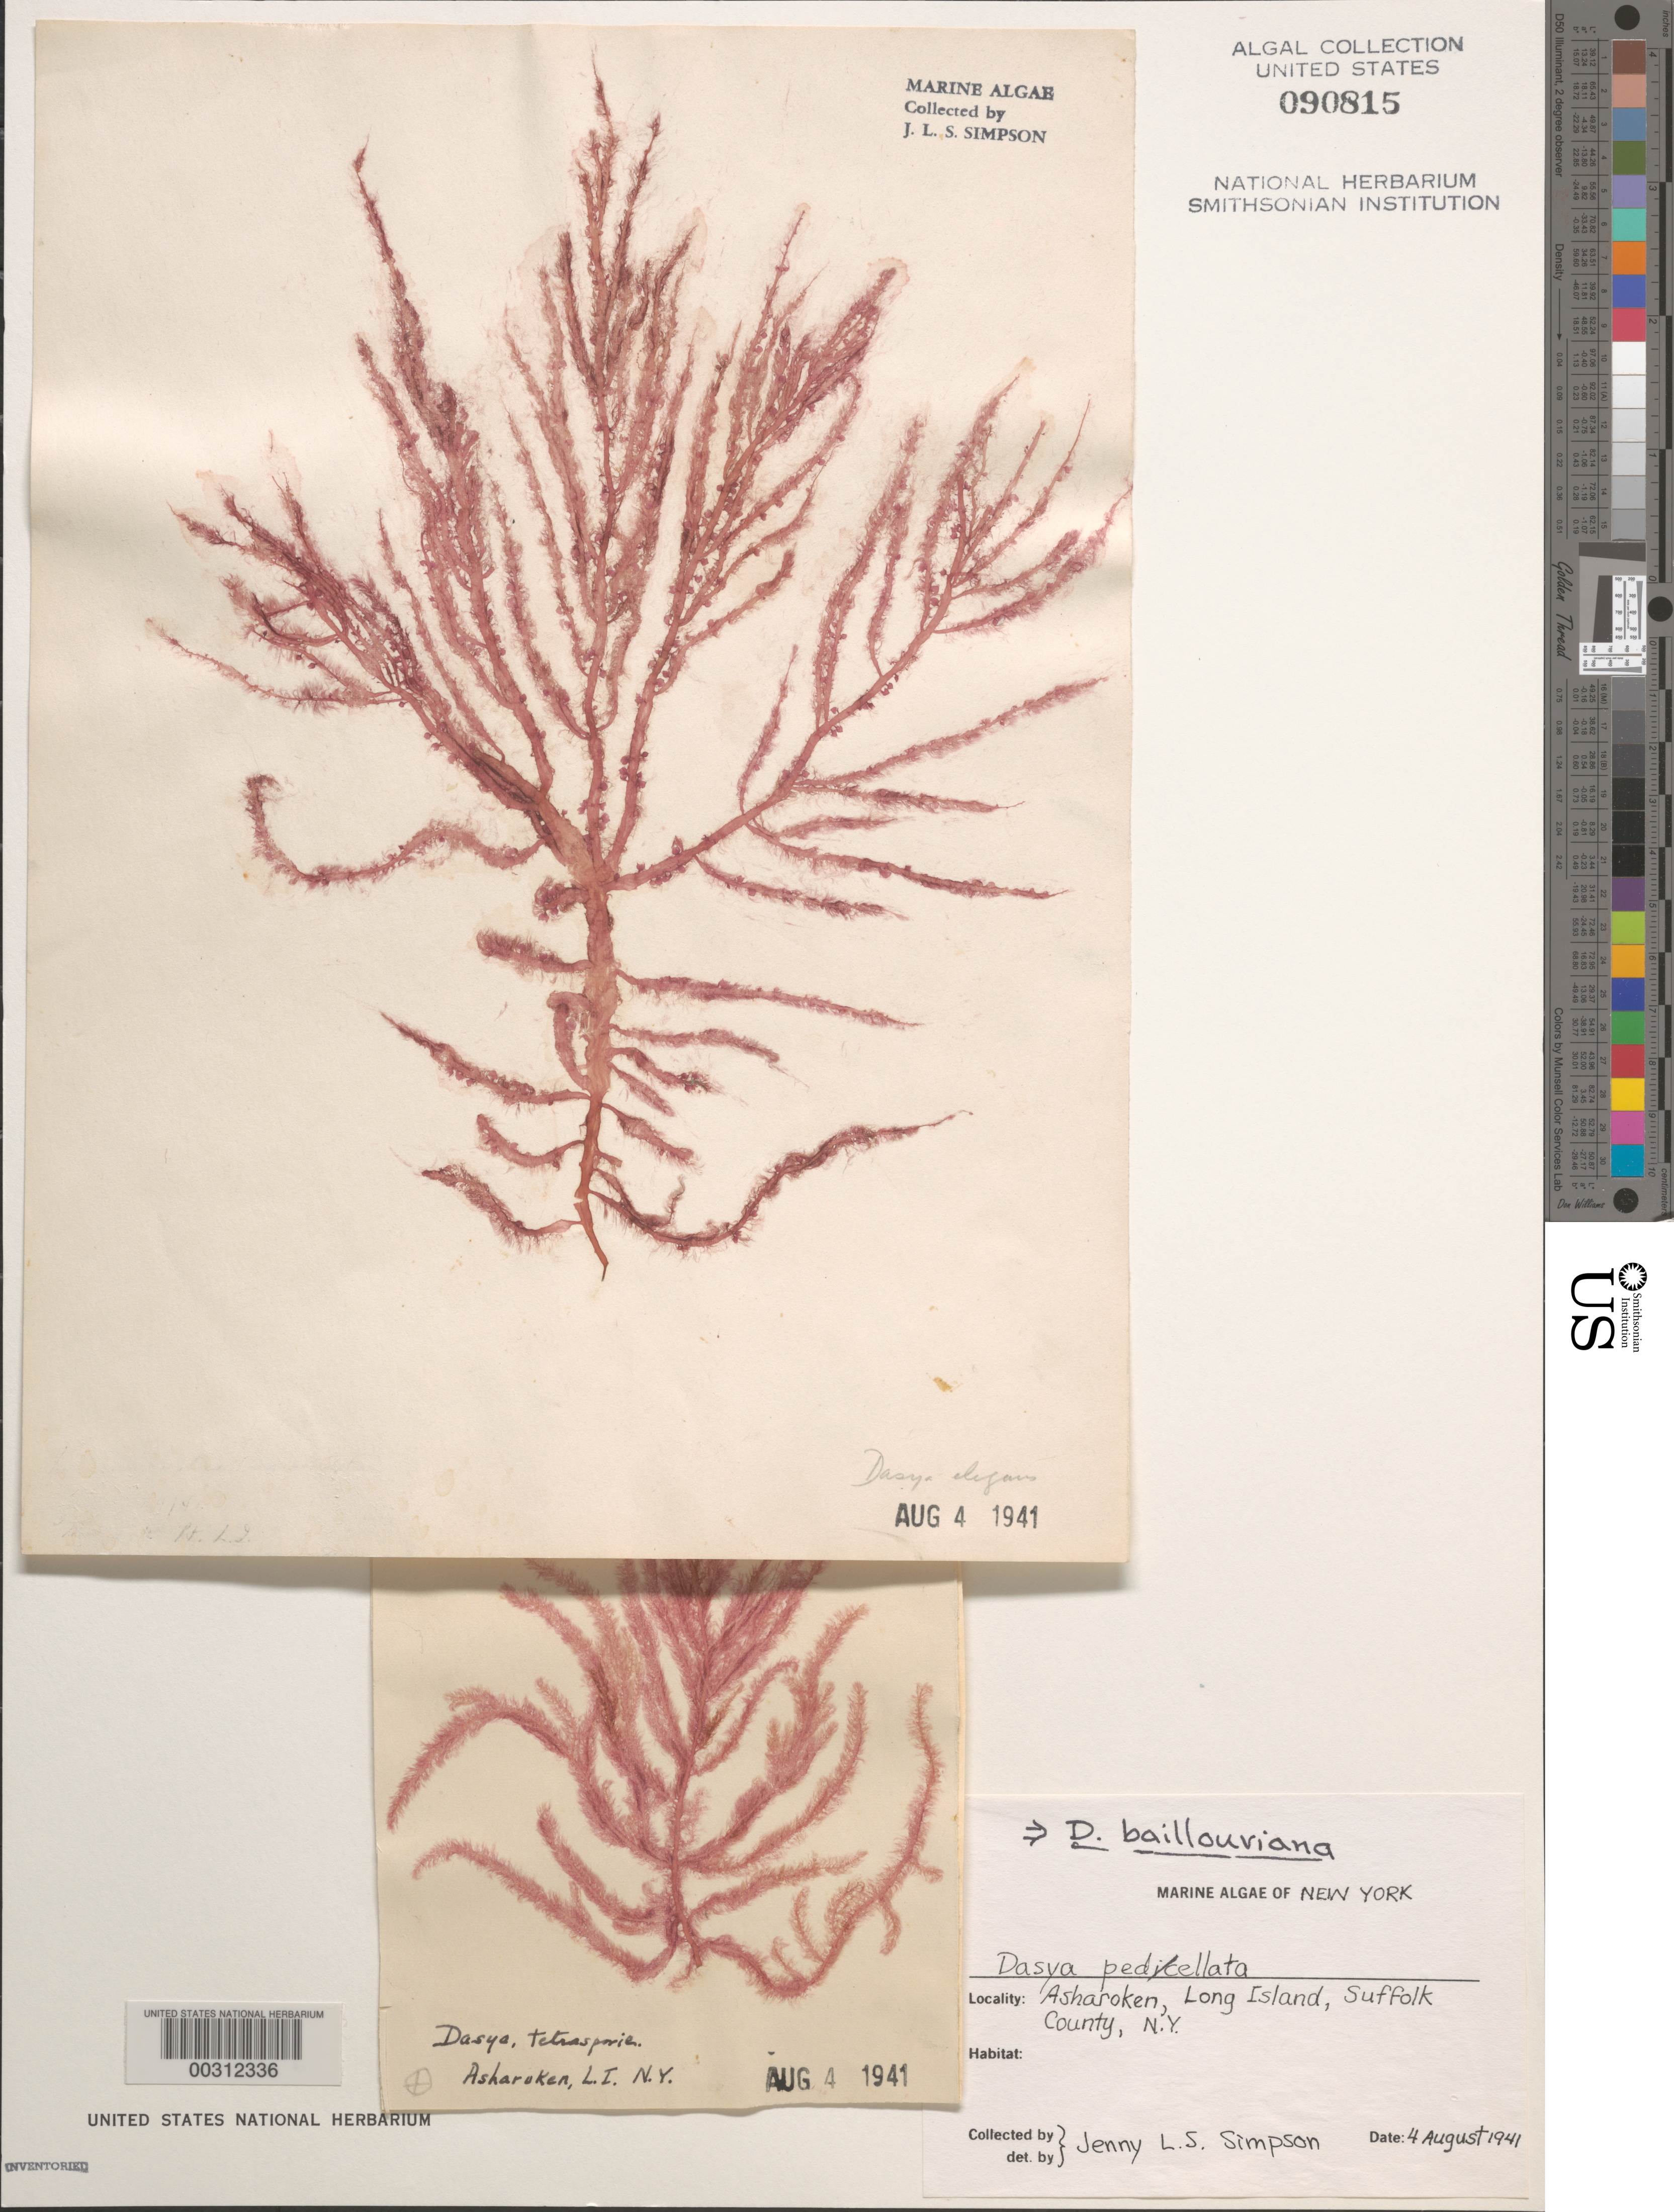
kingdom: Plantae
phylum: Rhodophyta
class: Florideophyceae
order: Ceramiales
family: Dasyaceae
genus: Dasya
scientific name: Dasya pedicellata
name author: (C. Agardh) C. Agardh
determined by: Algae name updating Project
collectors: J. Simpson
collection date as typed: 04 Aug 1941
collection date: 1941-08-04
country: United States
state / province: New York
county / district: Suffolk County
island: Long Island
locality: Asharoken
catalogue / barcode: US 90815